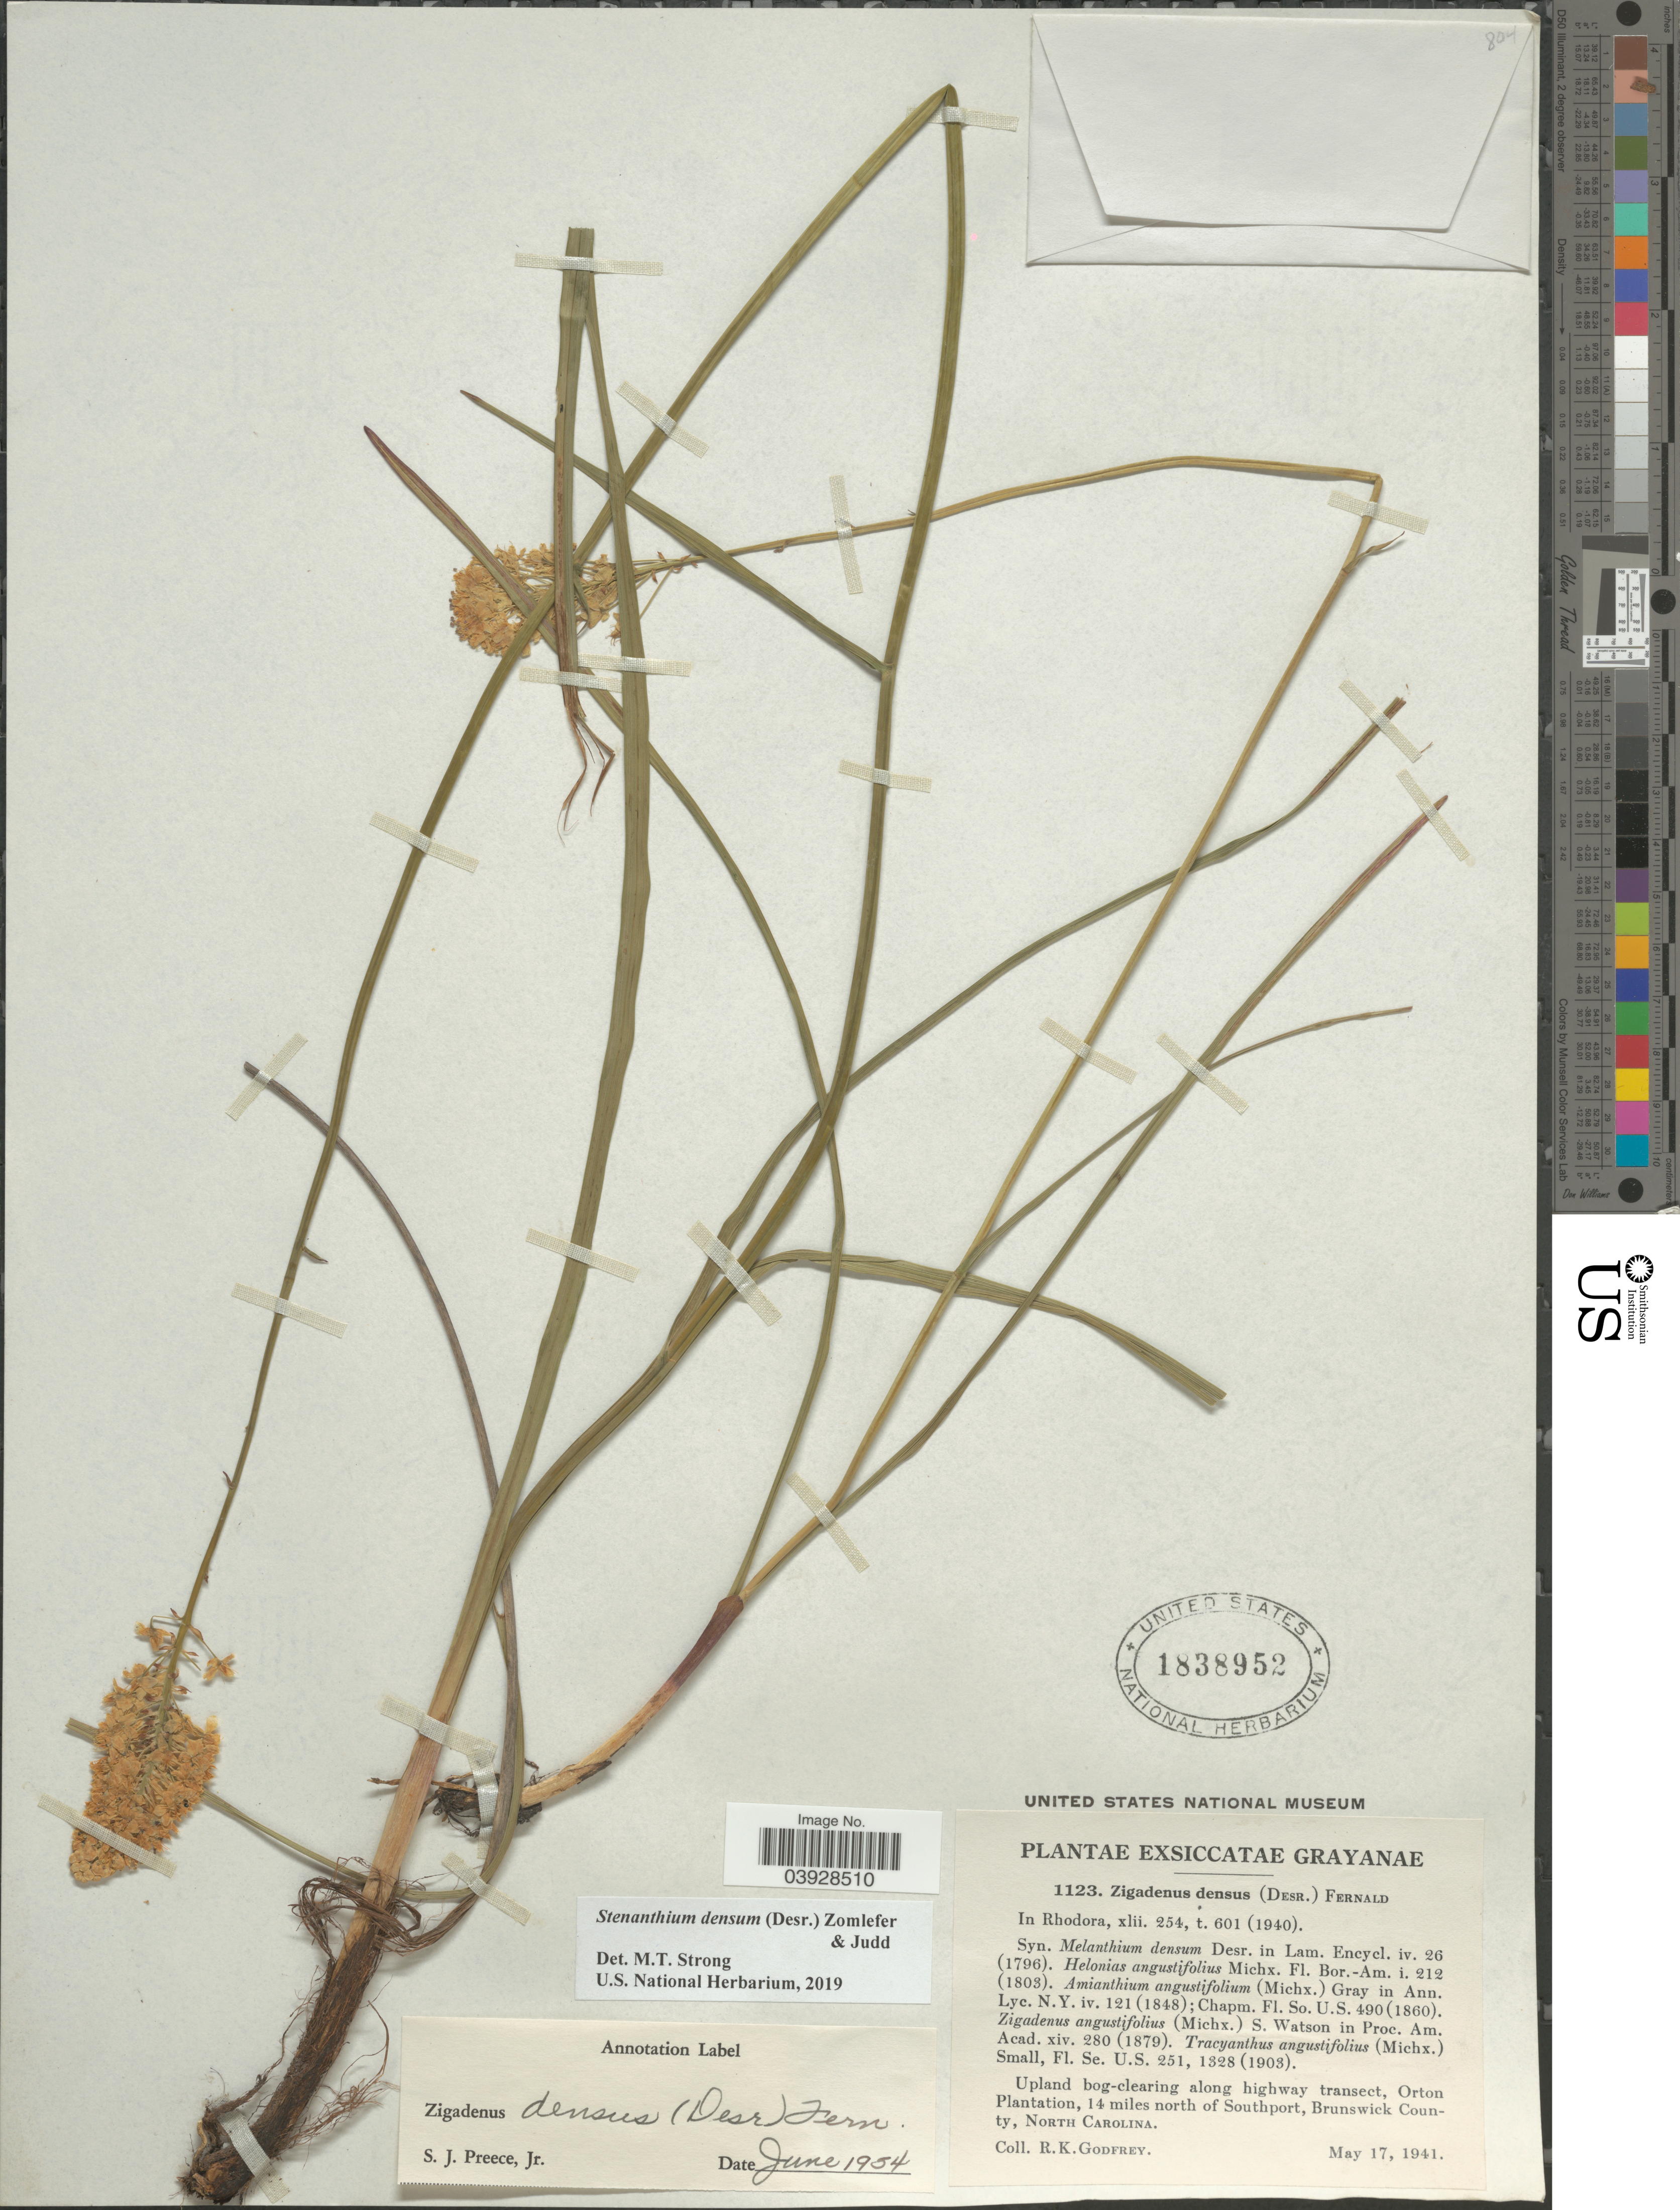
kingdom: Plantae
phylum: Tracheophyta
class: Liliopsida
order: Liliales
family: Melanthiaceae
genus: Stenanthium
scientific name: Stenanthium densum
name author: (Desr.) Zomlefer & Judd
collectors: R. K. Godfrey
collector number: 1123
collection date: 1941-05-17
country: United States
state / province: North Carolina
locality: Upland bog-clearing along highway transect, Orton Plantation, 14 miles north of Southport, Brunswick County.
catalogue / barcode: US 1838952